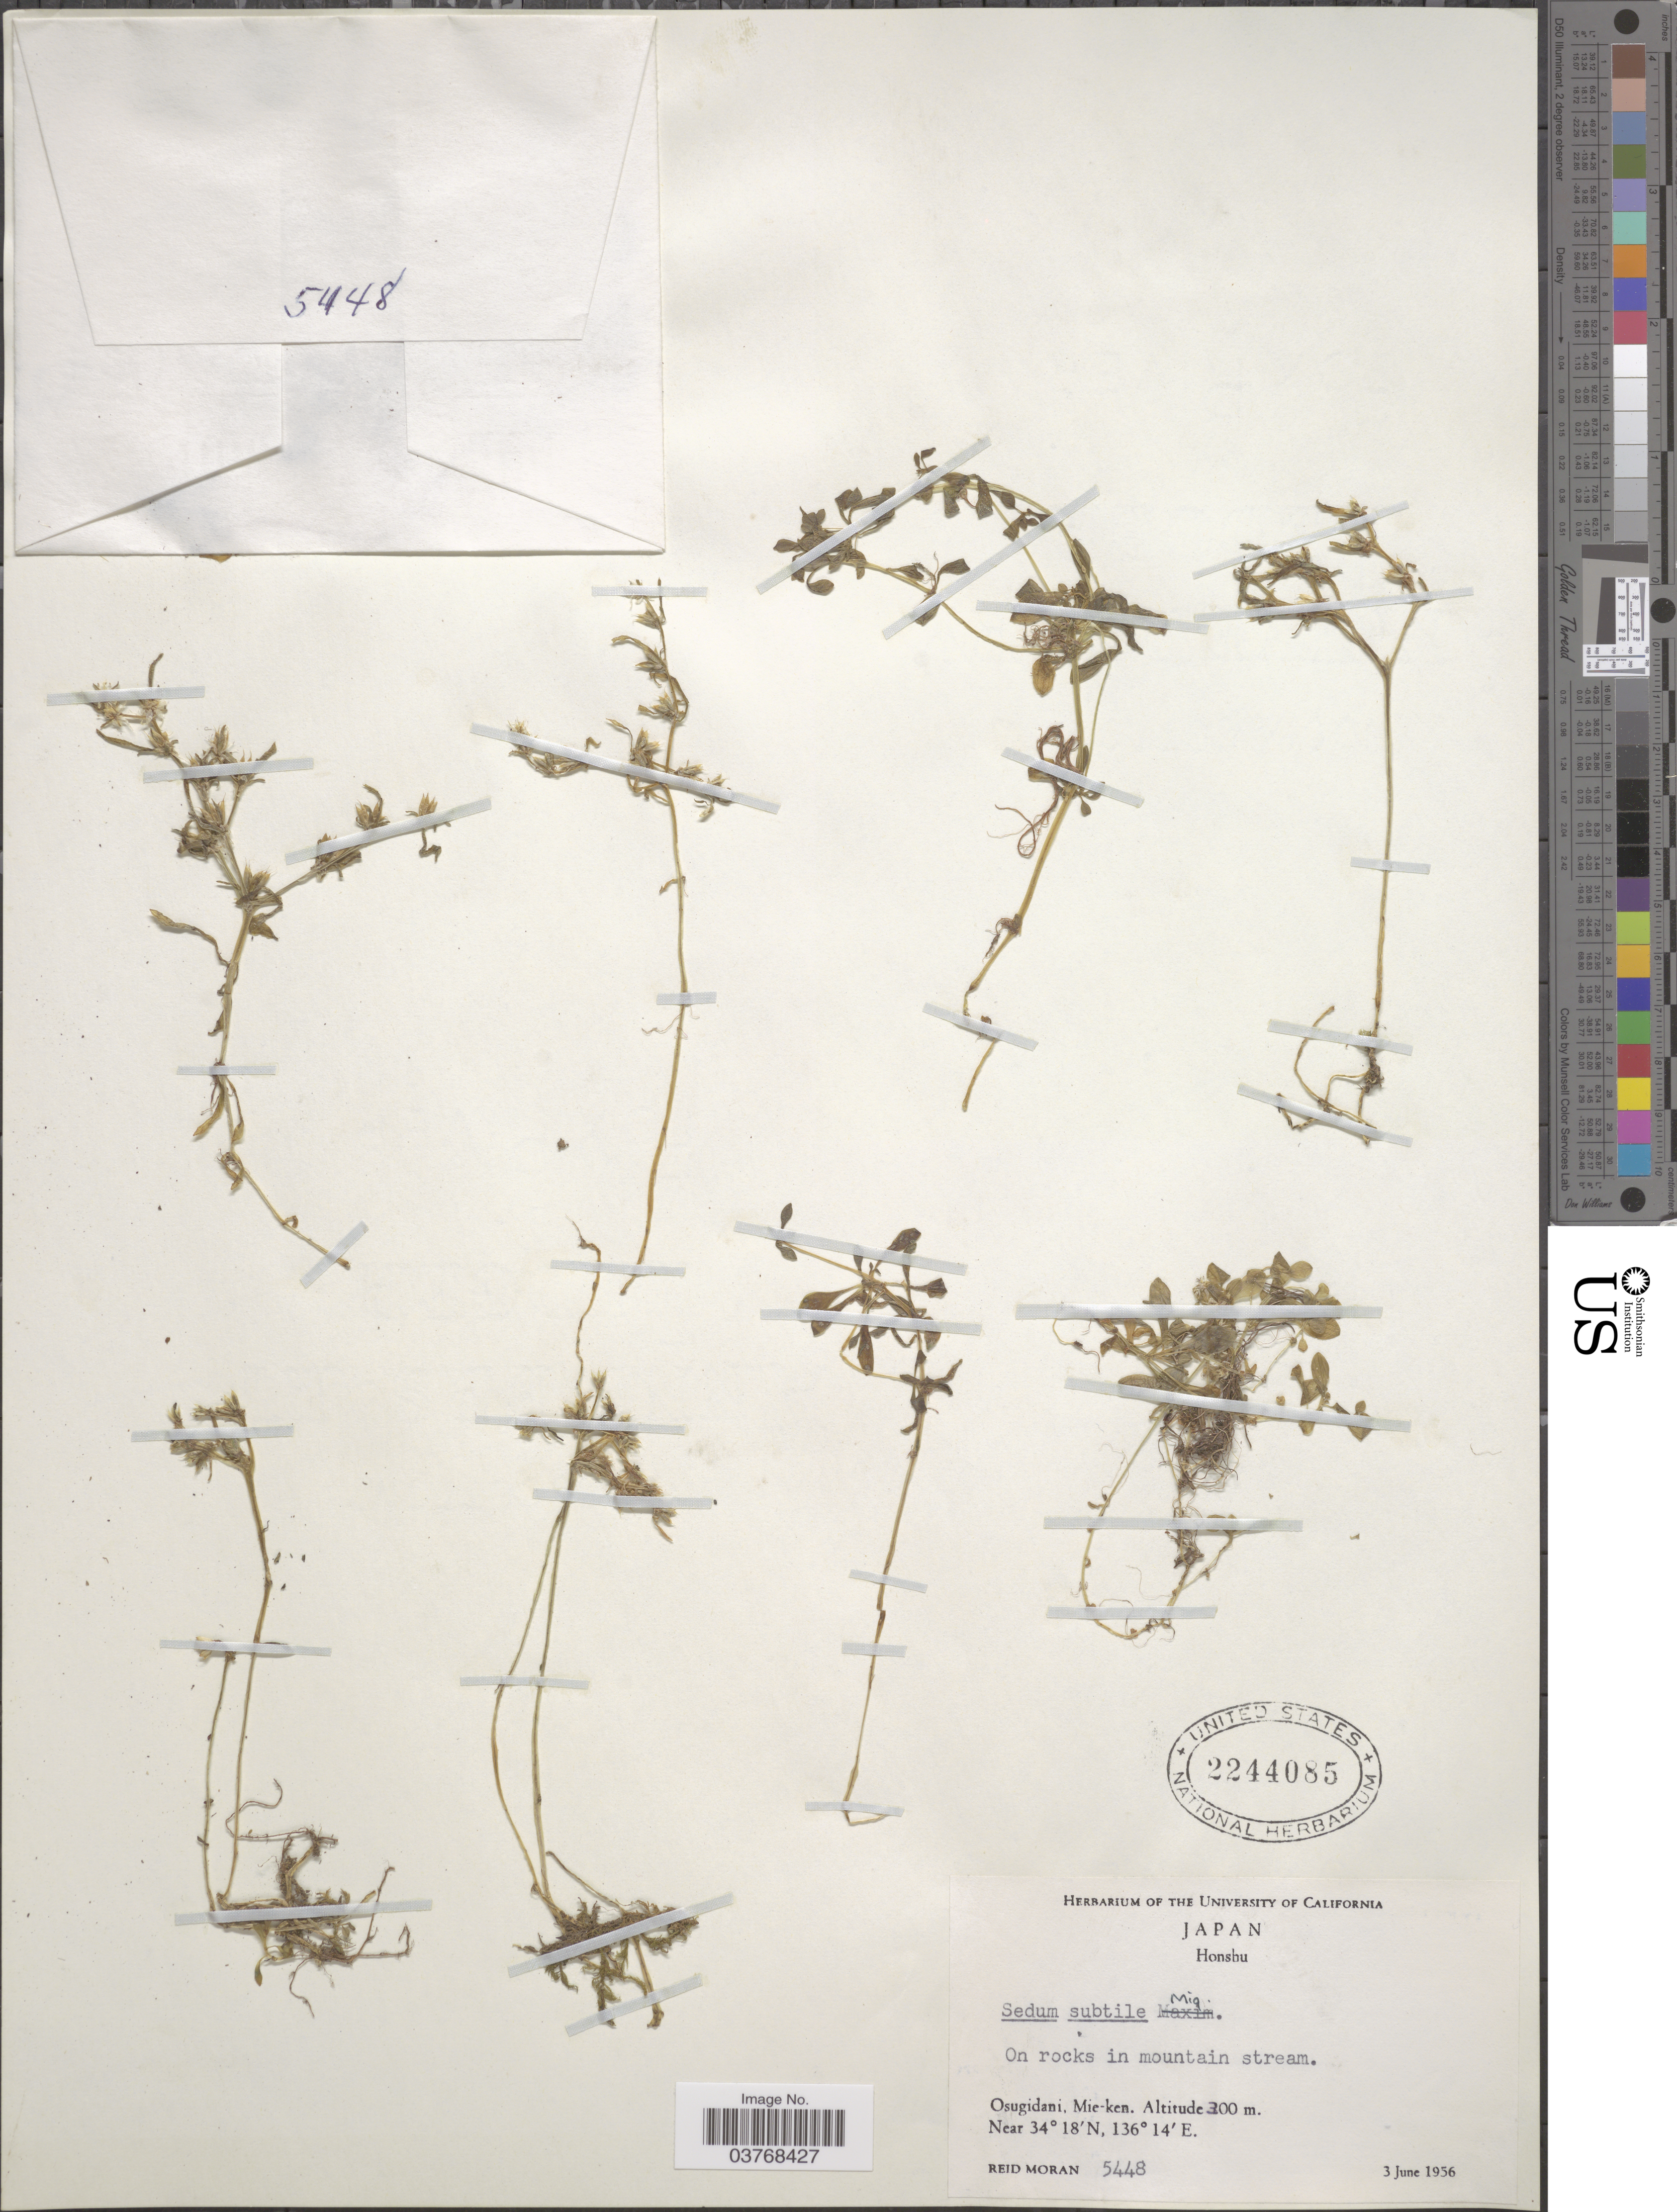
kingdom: Plantae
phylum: Tracheophyta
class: Magnoliopsida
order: Saxifragales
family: Crassulaceae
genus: Sedum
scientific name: Sedum subtile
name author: Miq.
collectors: R. Moran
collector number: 5448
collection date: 1956-06-03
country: Japan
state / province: Mie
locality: Honshu. On rocks in mountain stream. Osugidani, Mie-ken.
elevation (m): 300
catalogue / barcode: US 2244085